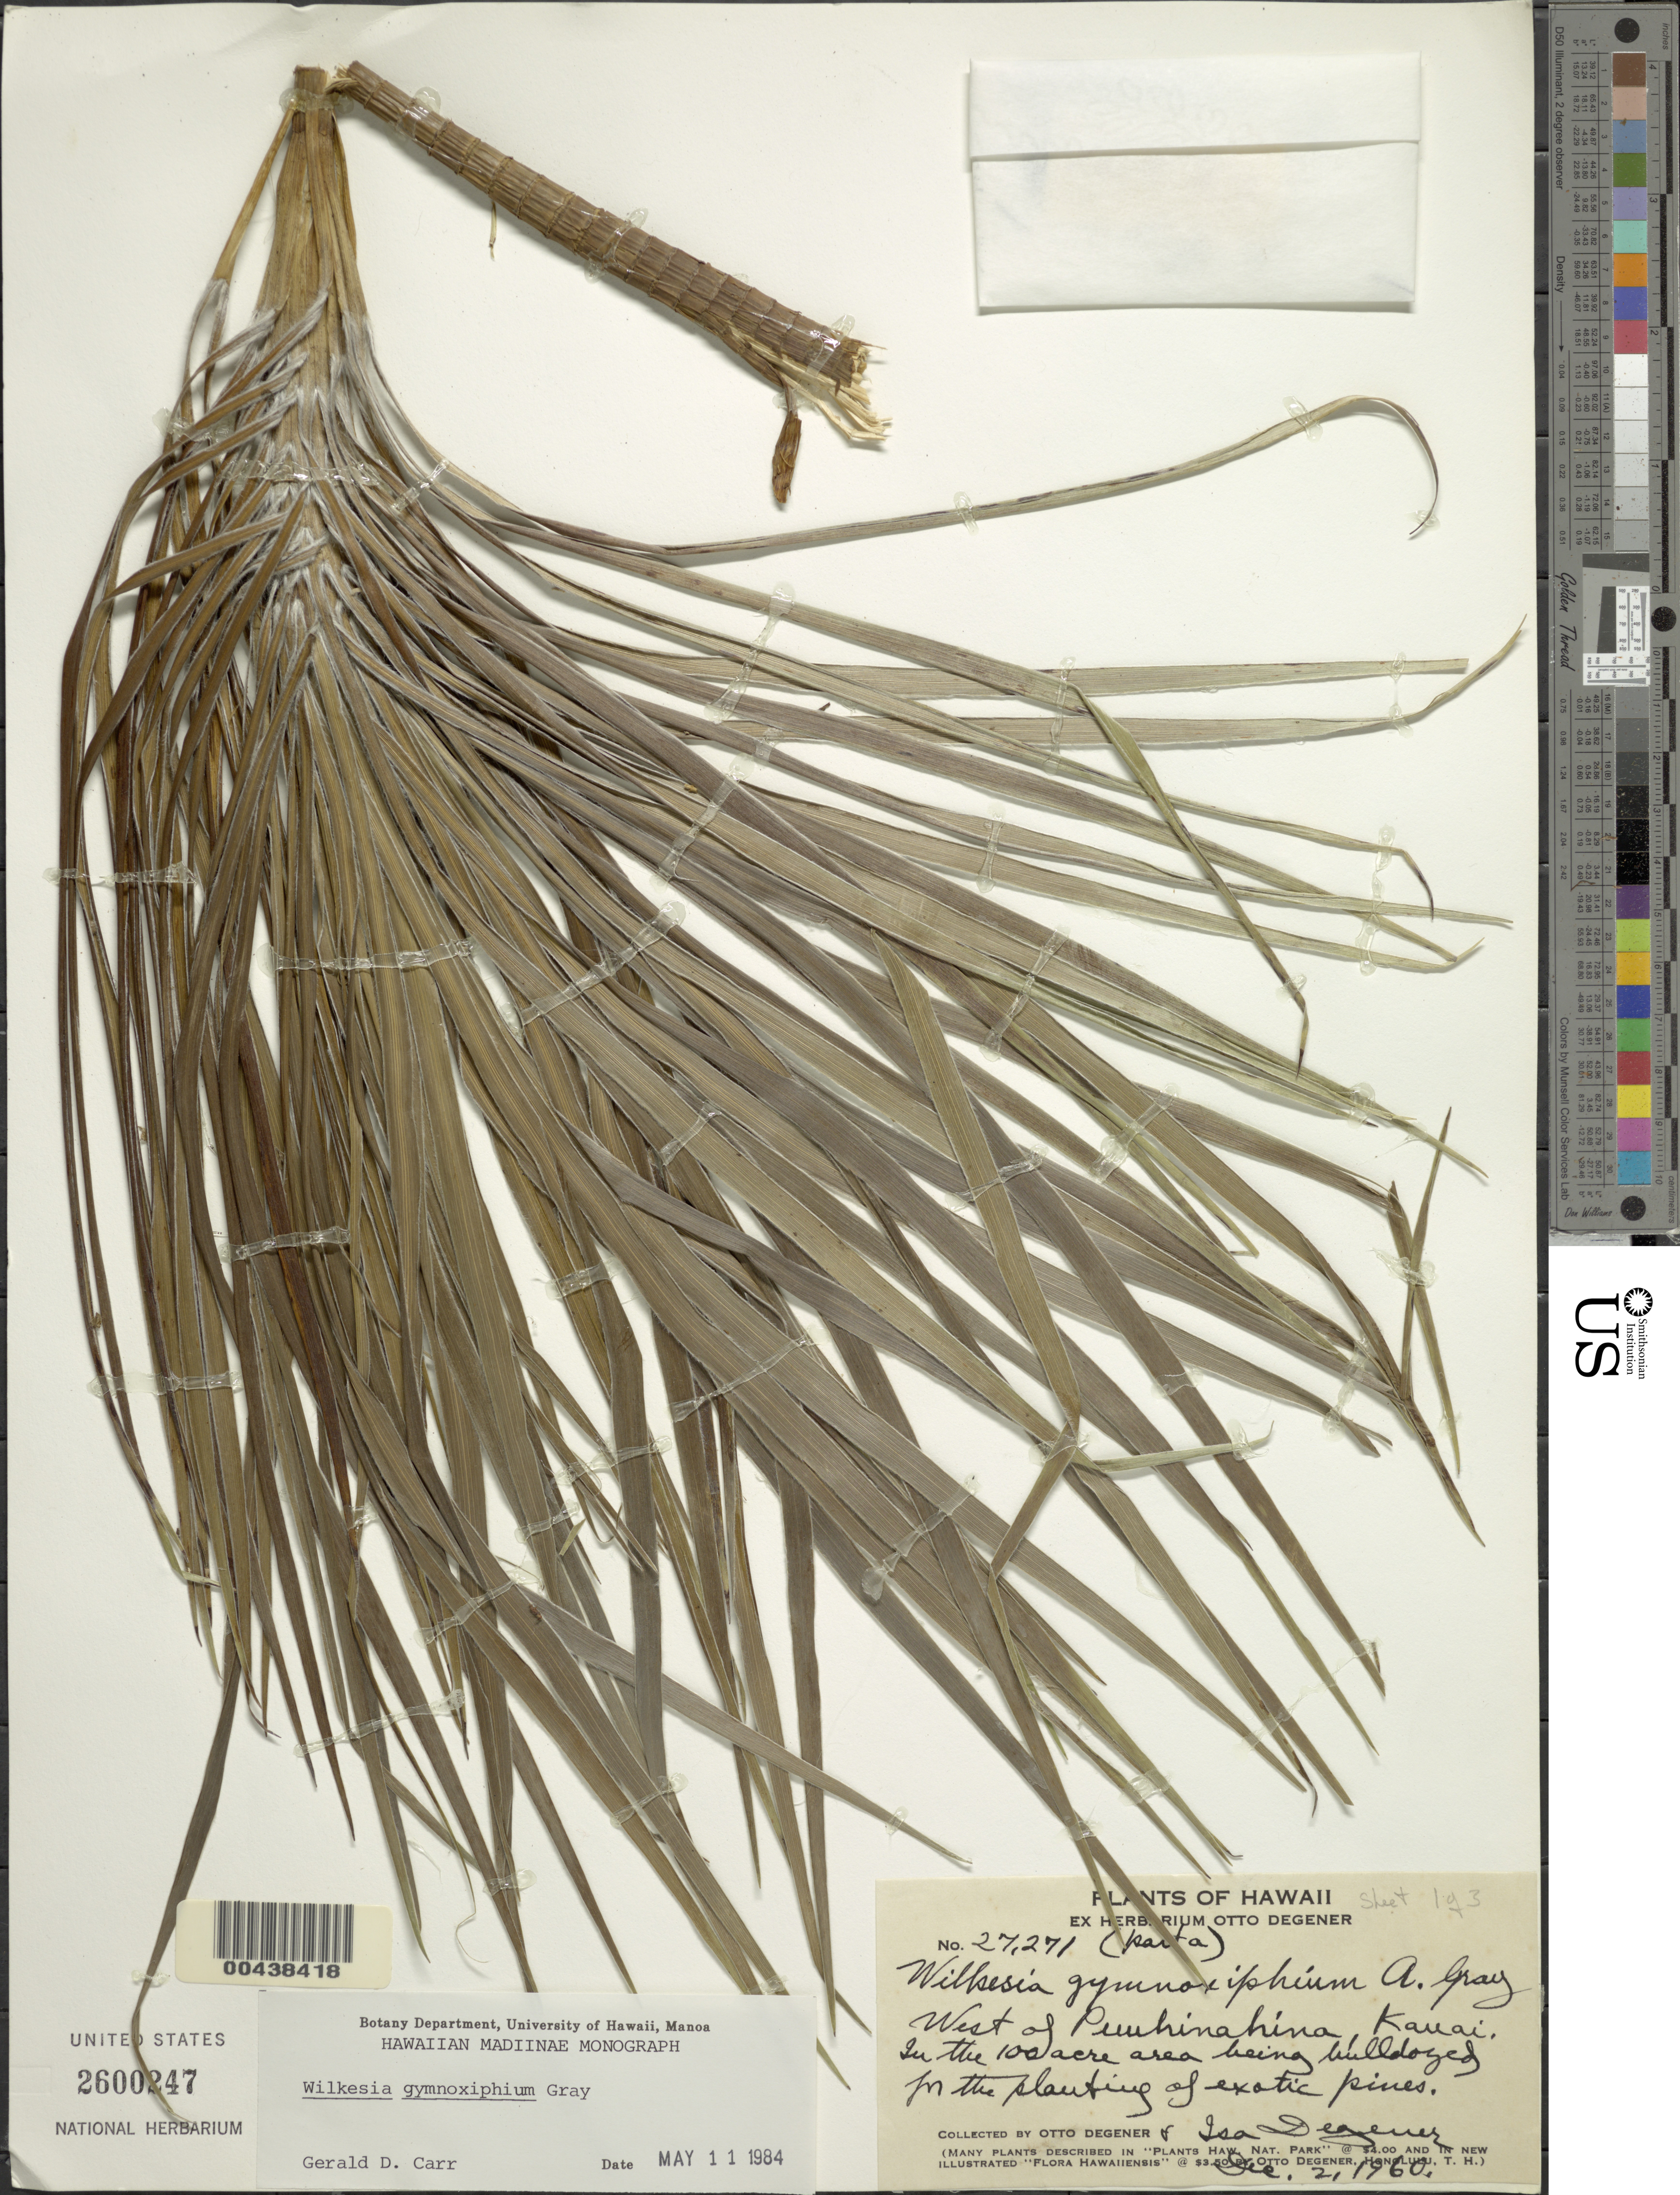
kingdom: Plantae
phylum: Tracheophyta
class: Magnoliopsida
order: Asterales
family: Asteraceae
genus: Wilkesia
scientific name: Wilkesia gymnoxiphium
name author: A. Gray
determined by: Carr, G. D.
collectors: O. Degener & I. Degener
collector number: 27271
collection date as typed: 2 Dec 1960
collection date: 1960-12-02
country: United States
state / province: Hawaii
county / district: Kauai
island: Kaua'i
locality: W of Puuhinahina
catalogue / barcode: US 2600247